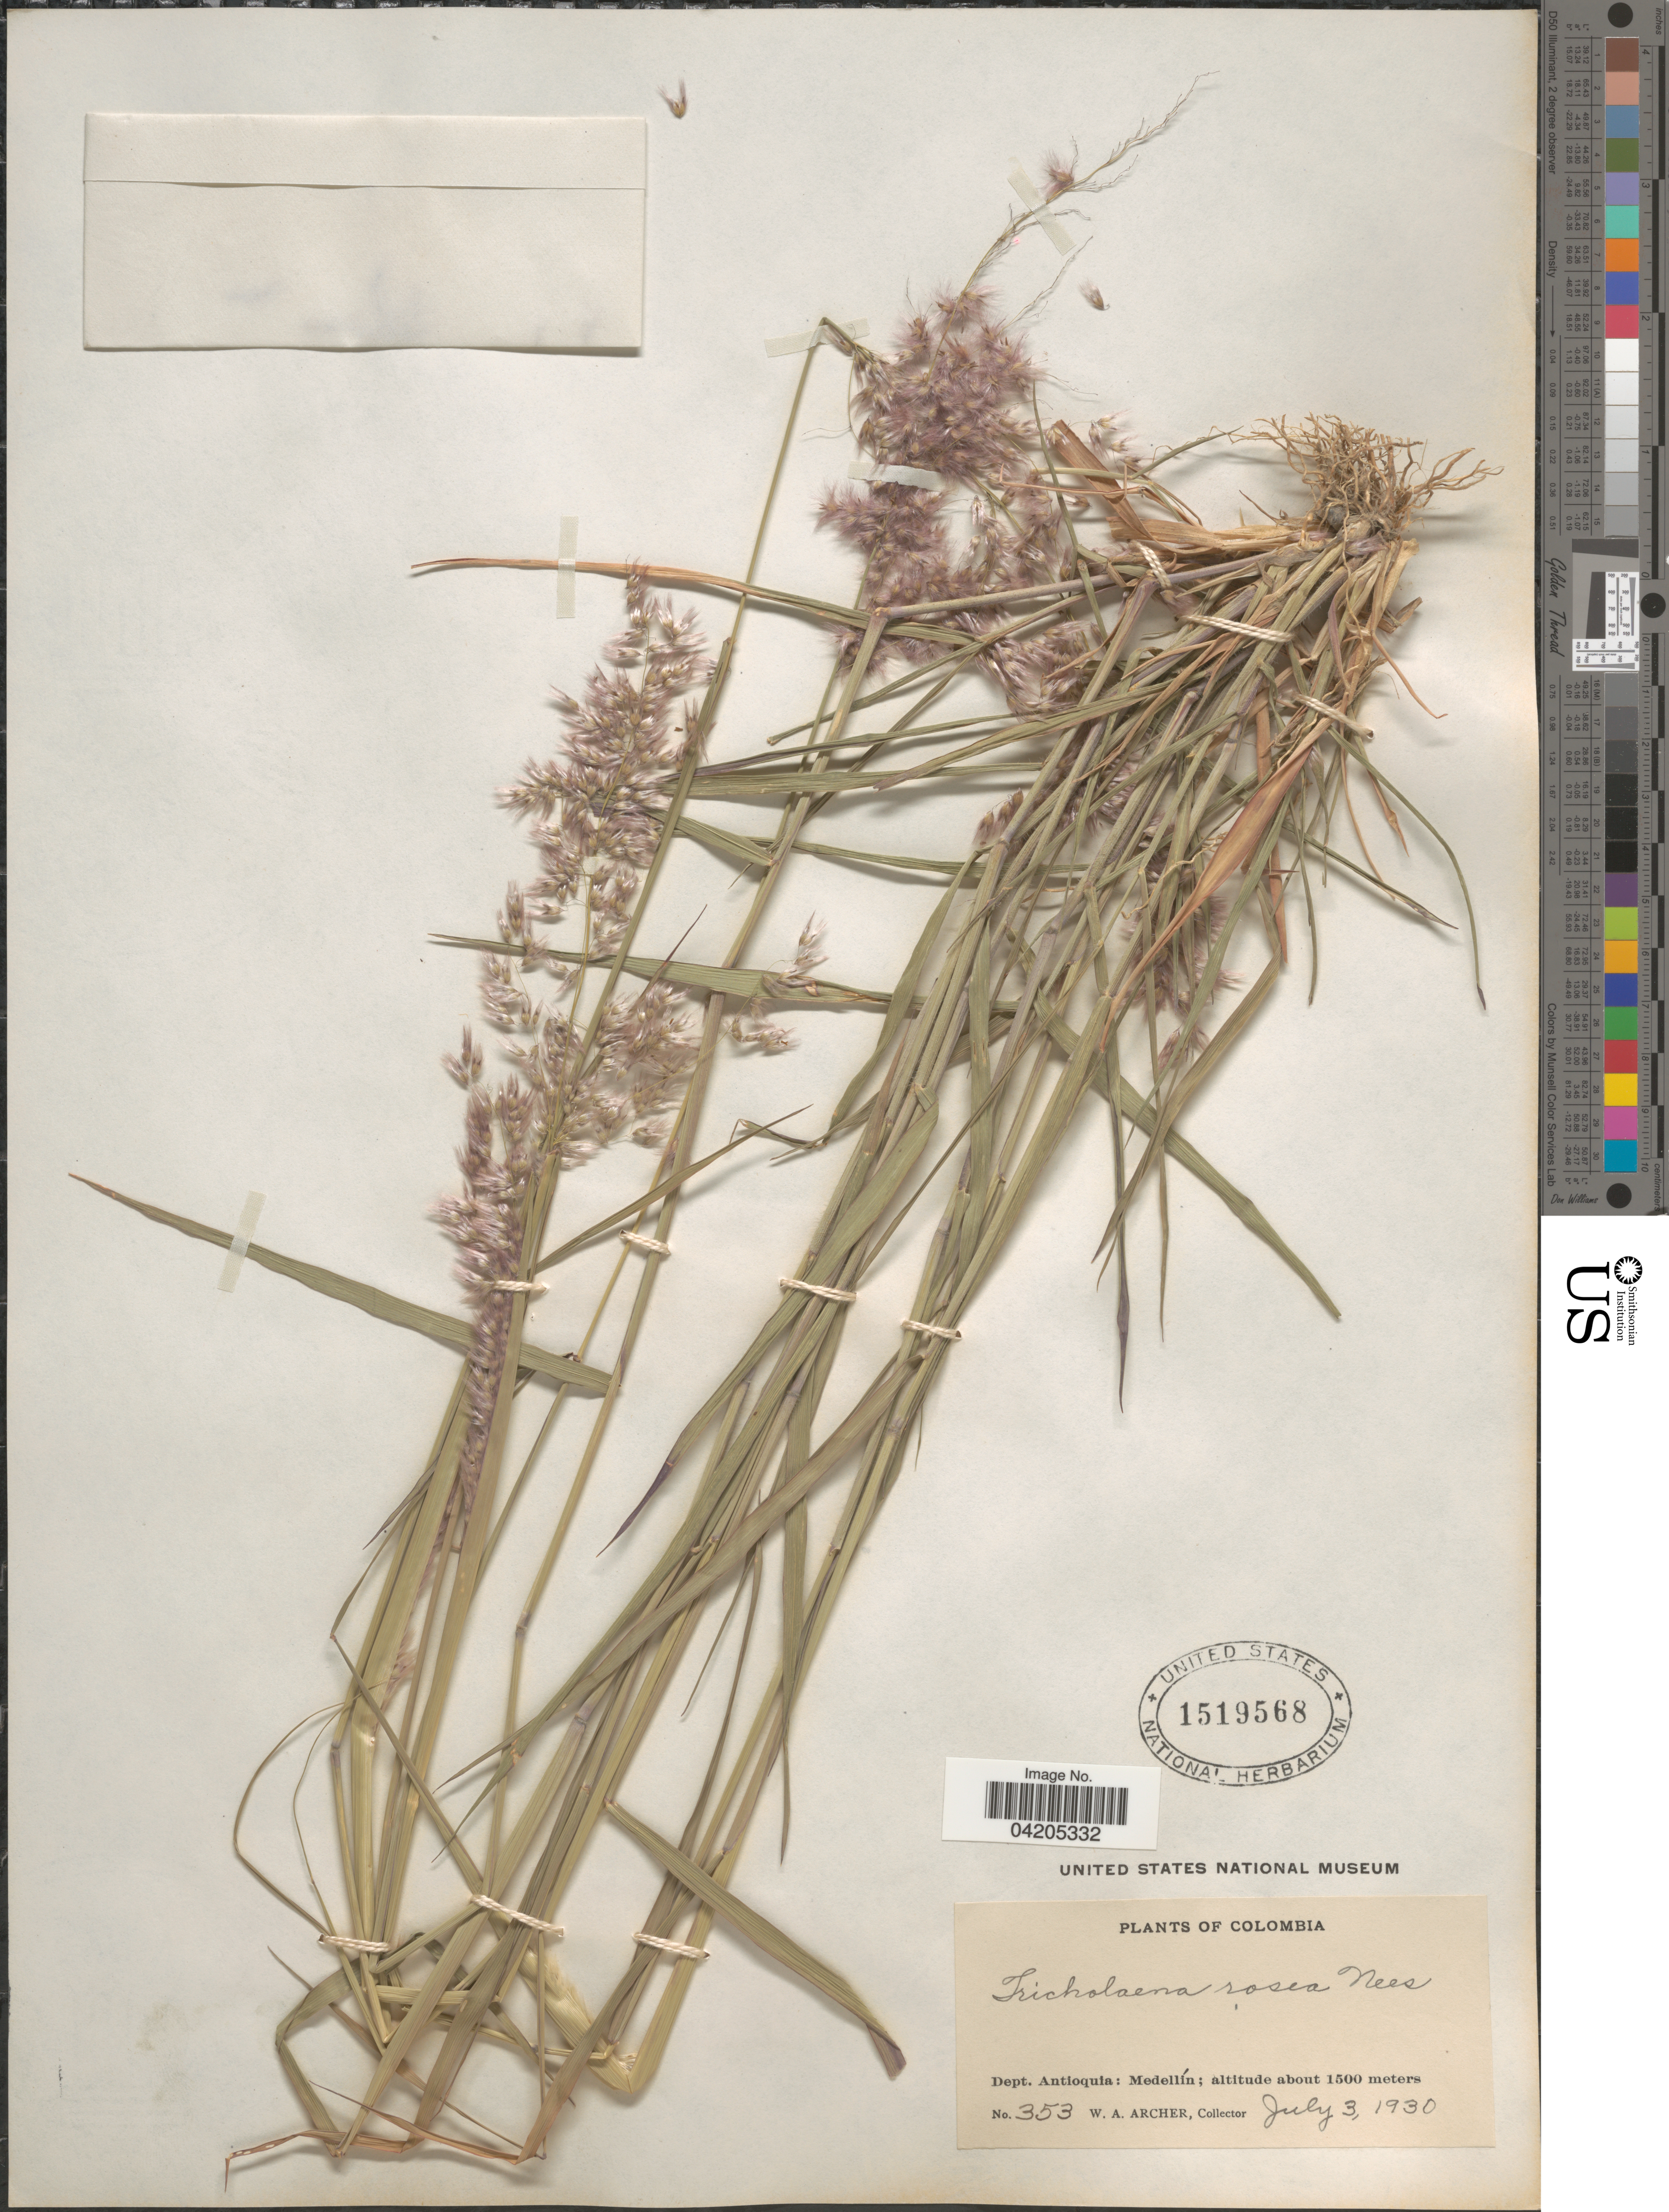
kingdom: Plantae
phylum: Tracheophyta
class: Liliopsida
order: Poales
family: Poaceae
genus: Melinis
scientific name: Melinis repens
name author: (Willd.) Zizka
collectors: W. Archer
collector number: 353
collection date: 1930-07-03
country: Colombia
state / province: Antioquia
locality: Dept. Antioquia: Medellín.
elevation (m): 1500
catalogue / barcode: US 1519568